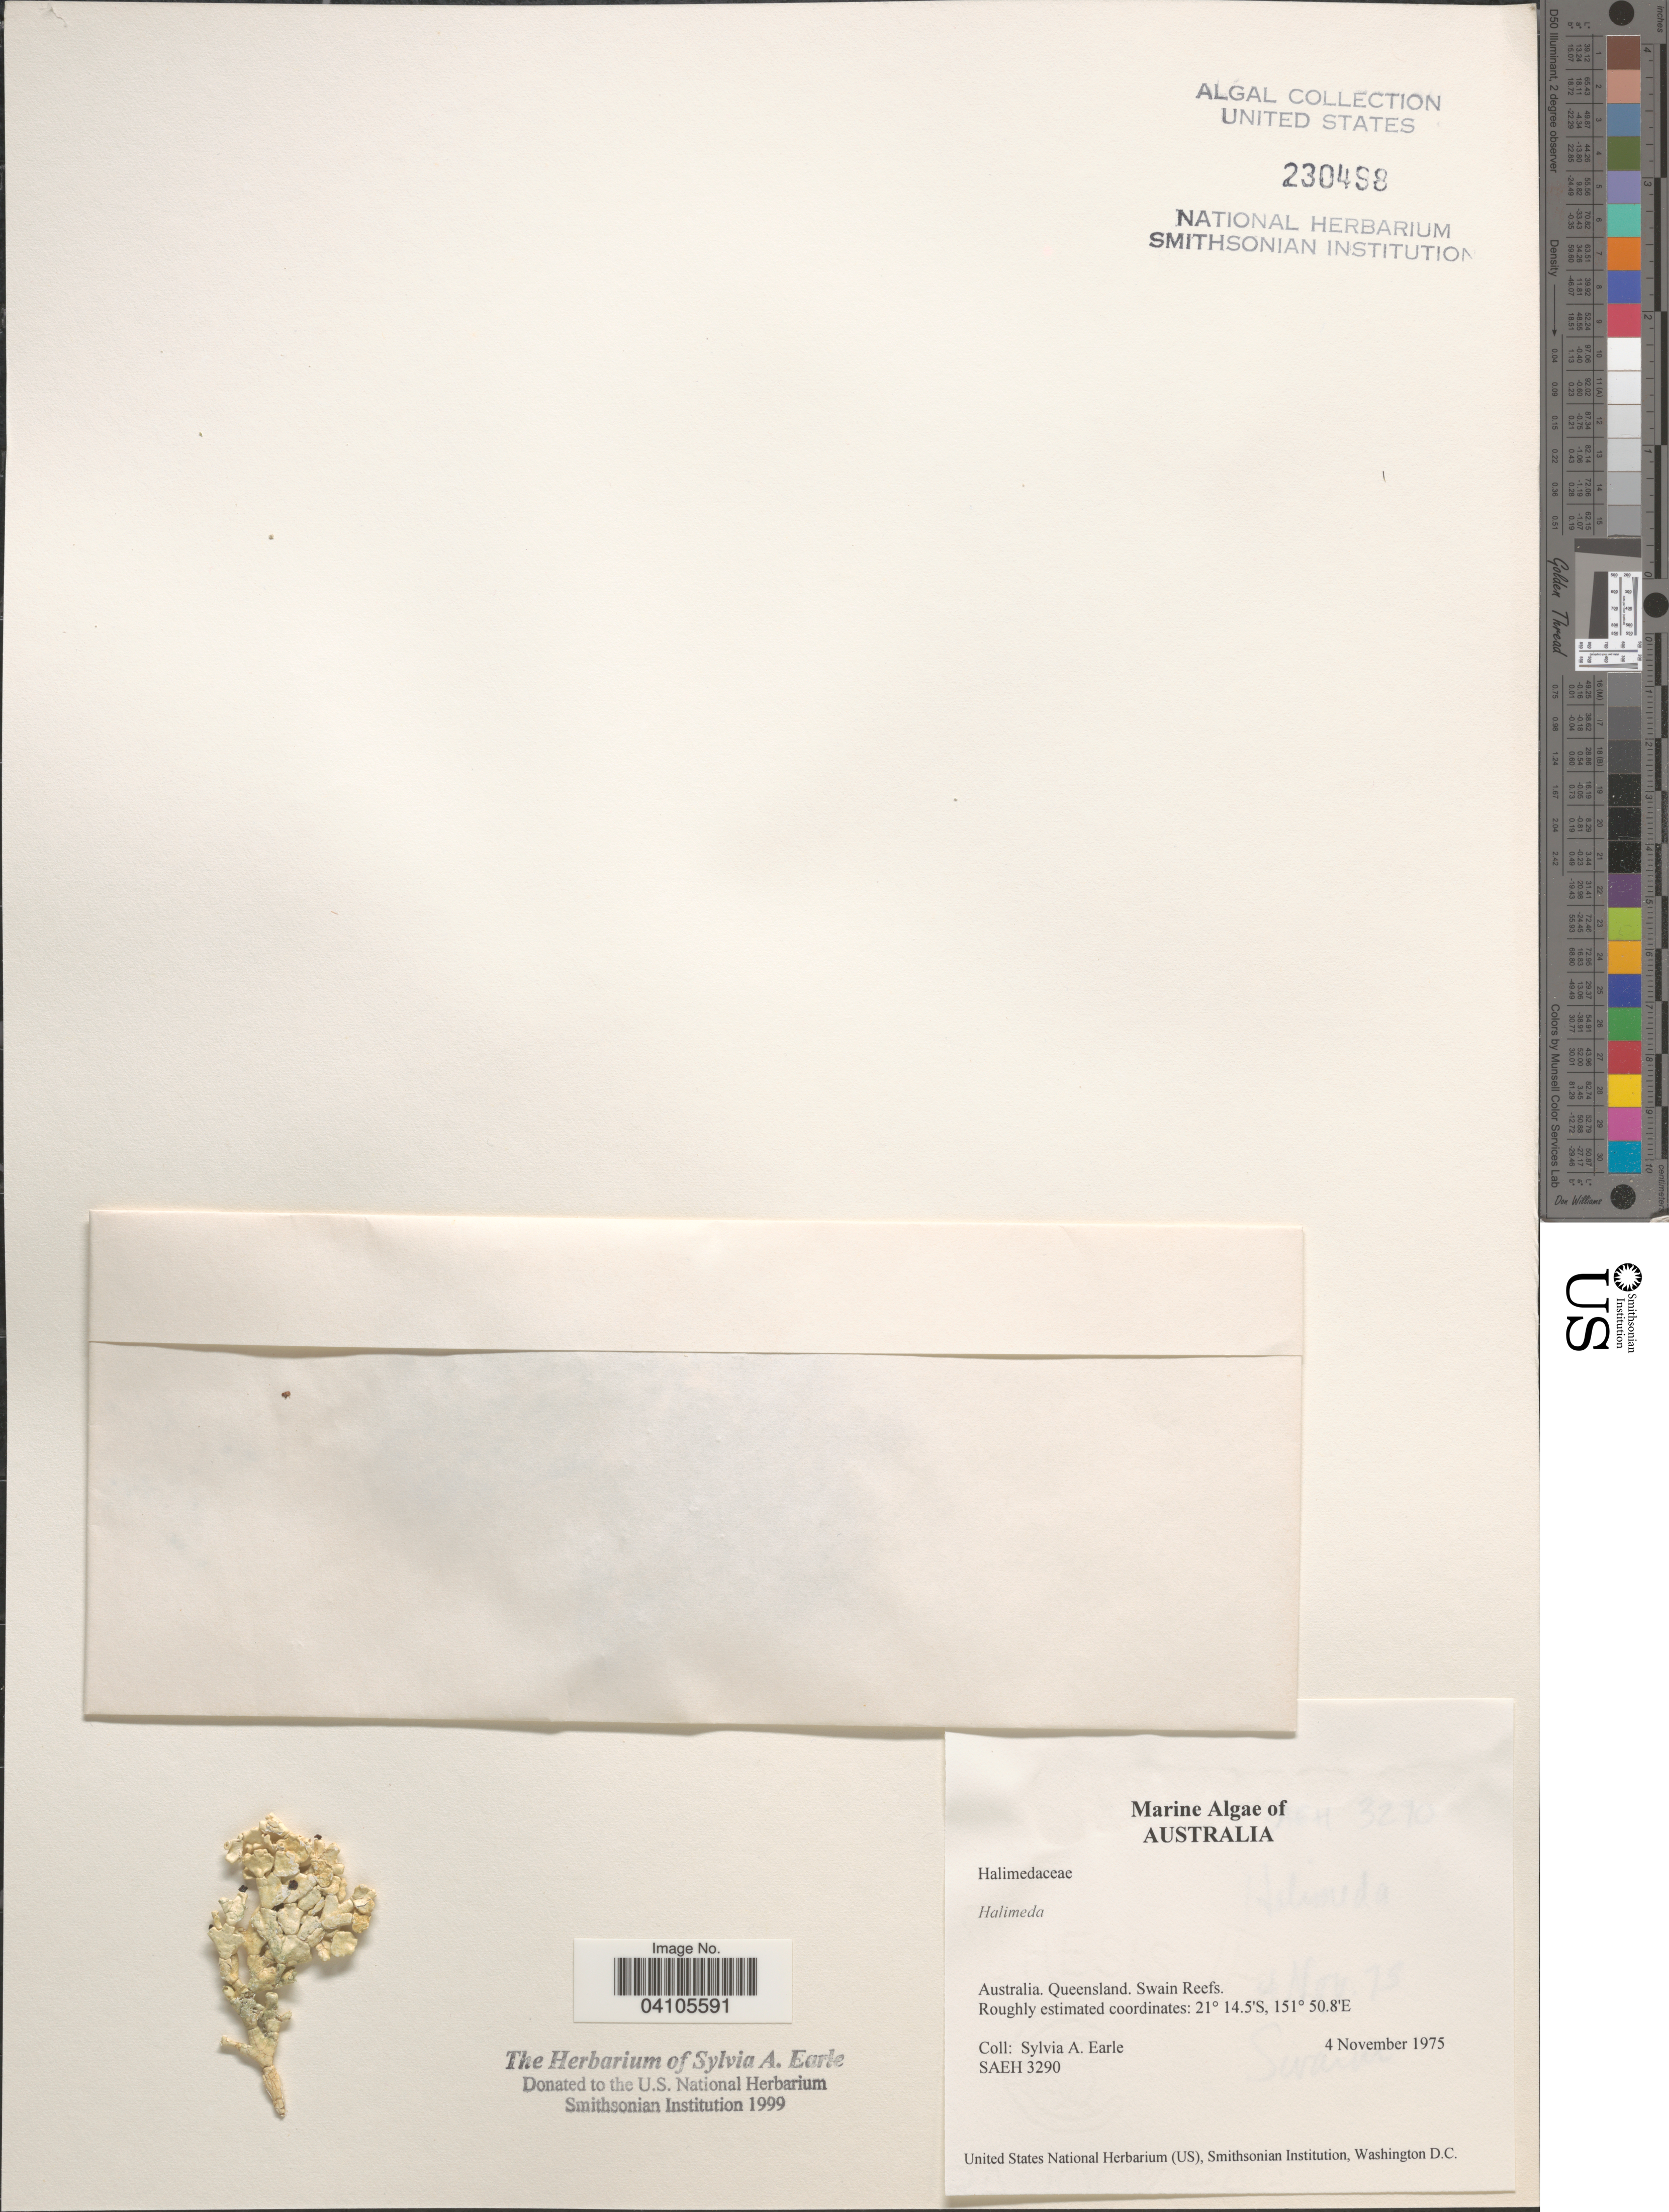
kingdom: Plantae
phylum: Chlorophyta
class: Ulvophyceae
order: Bryopsidales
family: Halimedaceae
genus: Halimeda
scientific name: Halimeda sp.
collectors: S. A. Earle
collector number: SAEH 3290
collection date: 1975-11-04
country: Australia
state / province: Queensland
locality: Swain Reefs.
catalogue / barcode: US 230498